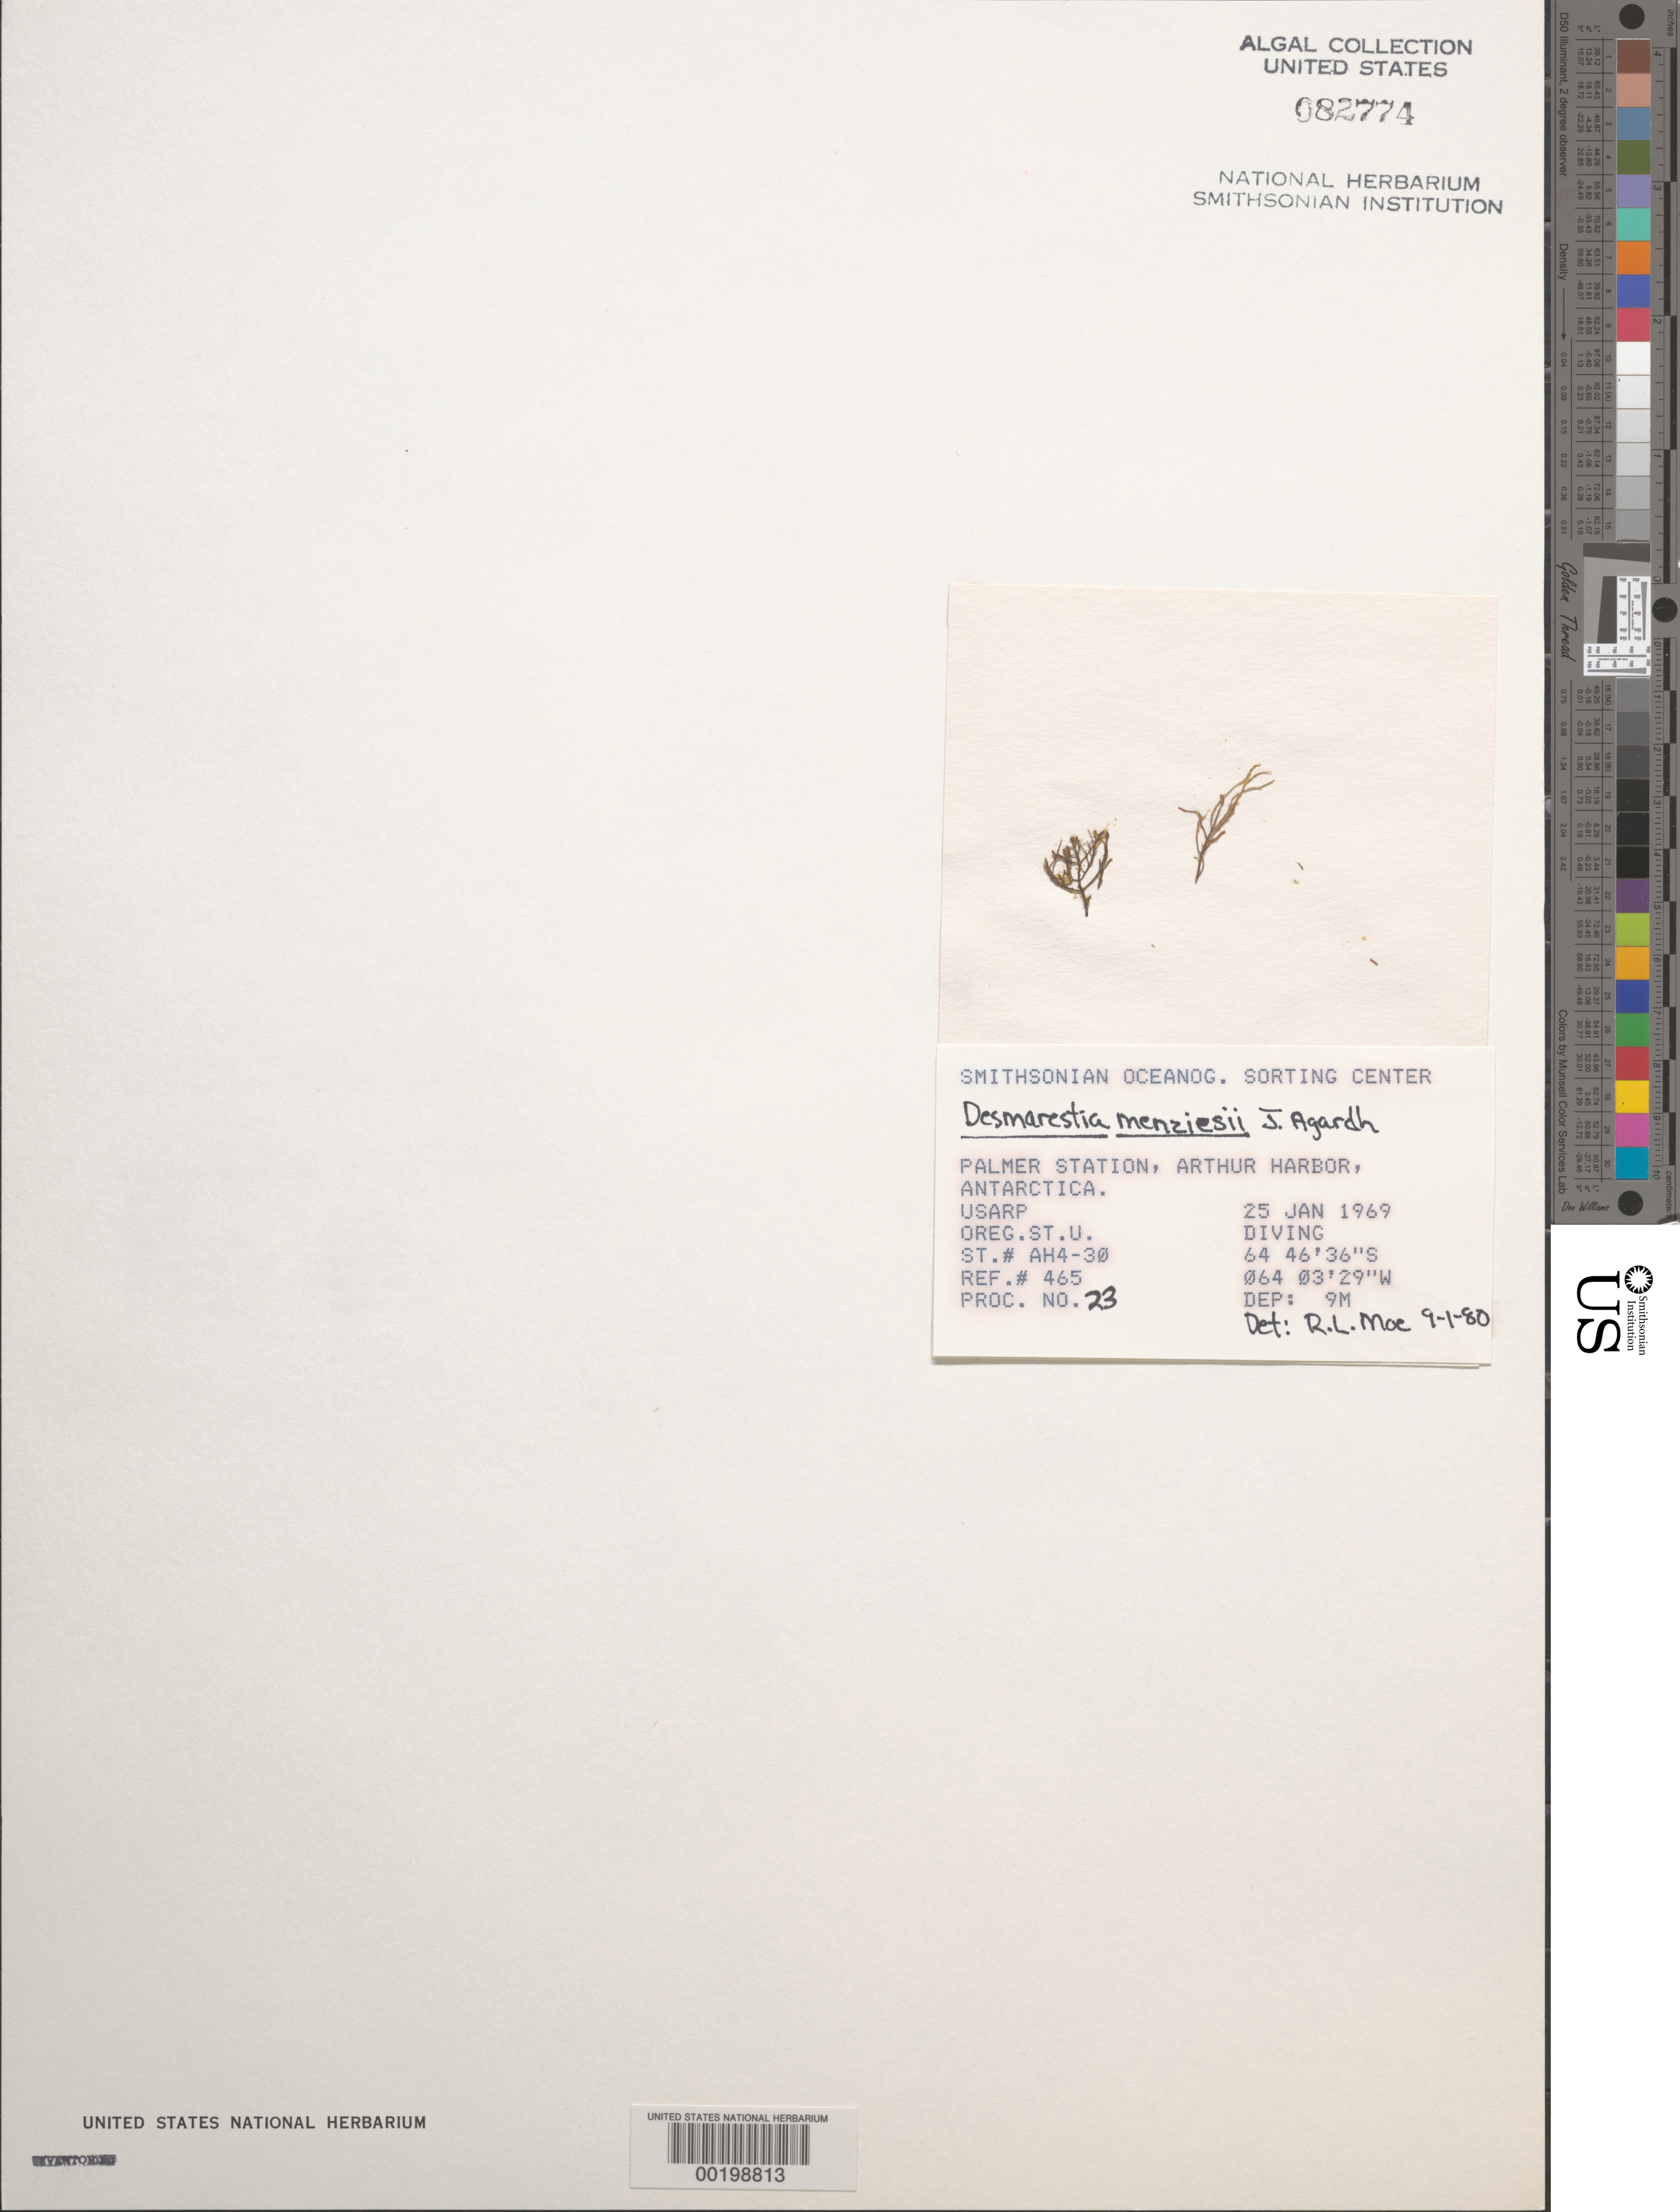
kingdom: Chromista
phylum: Ochrophyta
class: Phaeophyceae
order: Desmarestiales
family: Desmarestiaceae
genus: Desmarestia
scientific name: Desmarestia menziesii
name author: J. Agardh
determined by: Moe, R. L.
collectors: Oregon State University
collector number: Station Ah4-30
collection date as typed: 25 Jan 1969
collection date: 1969-01-25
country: Antarctica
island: Anvers Island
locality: Palmer Station, Arthur Harbor, Antarctic Peninsula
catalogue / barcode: US 82774